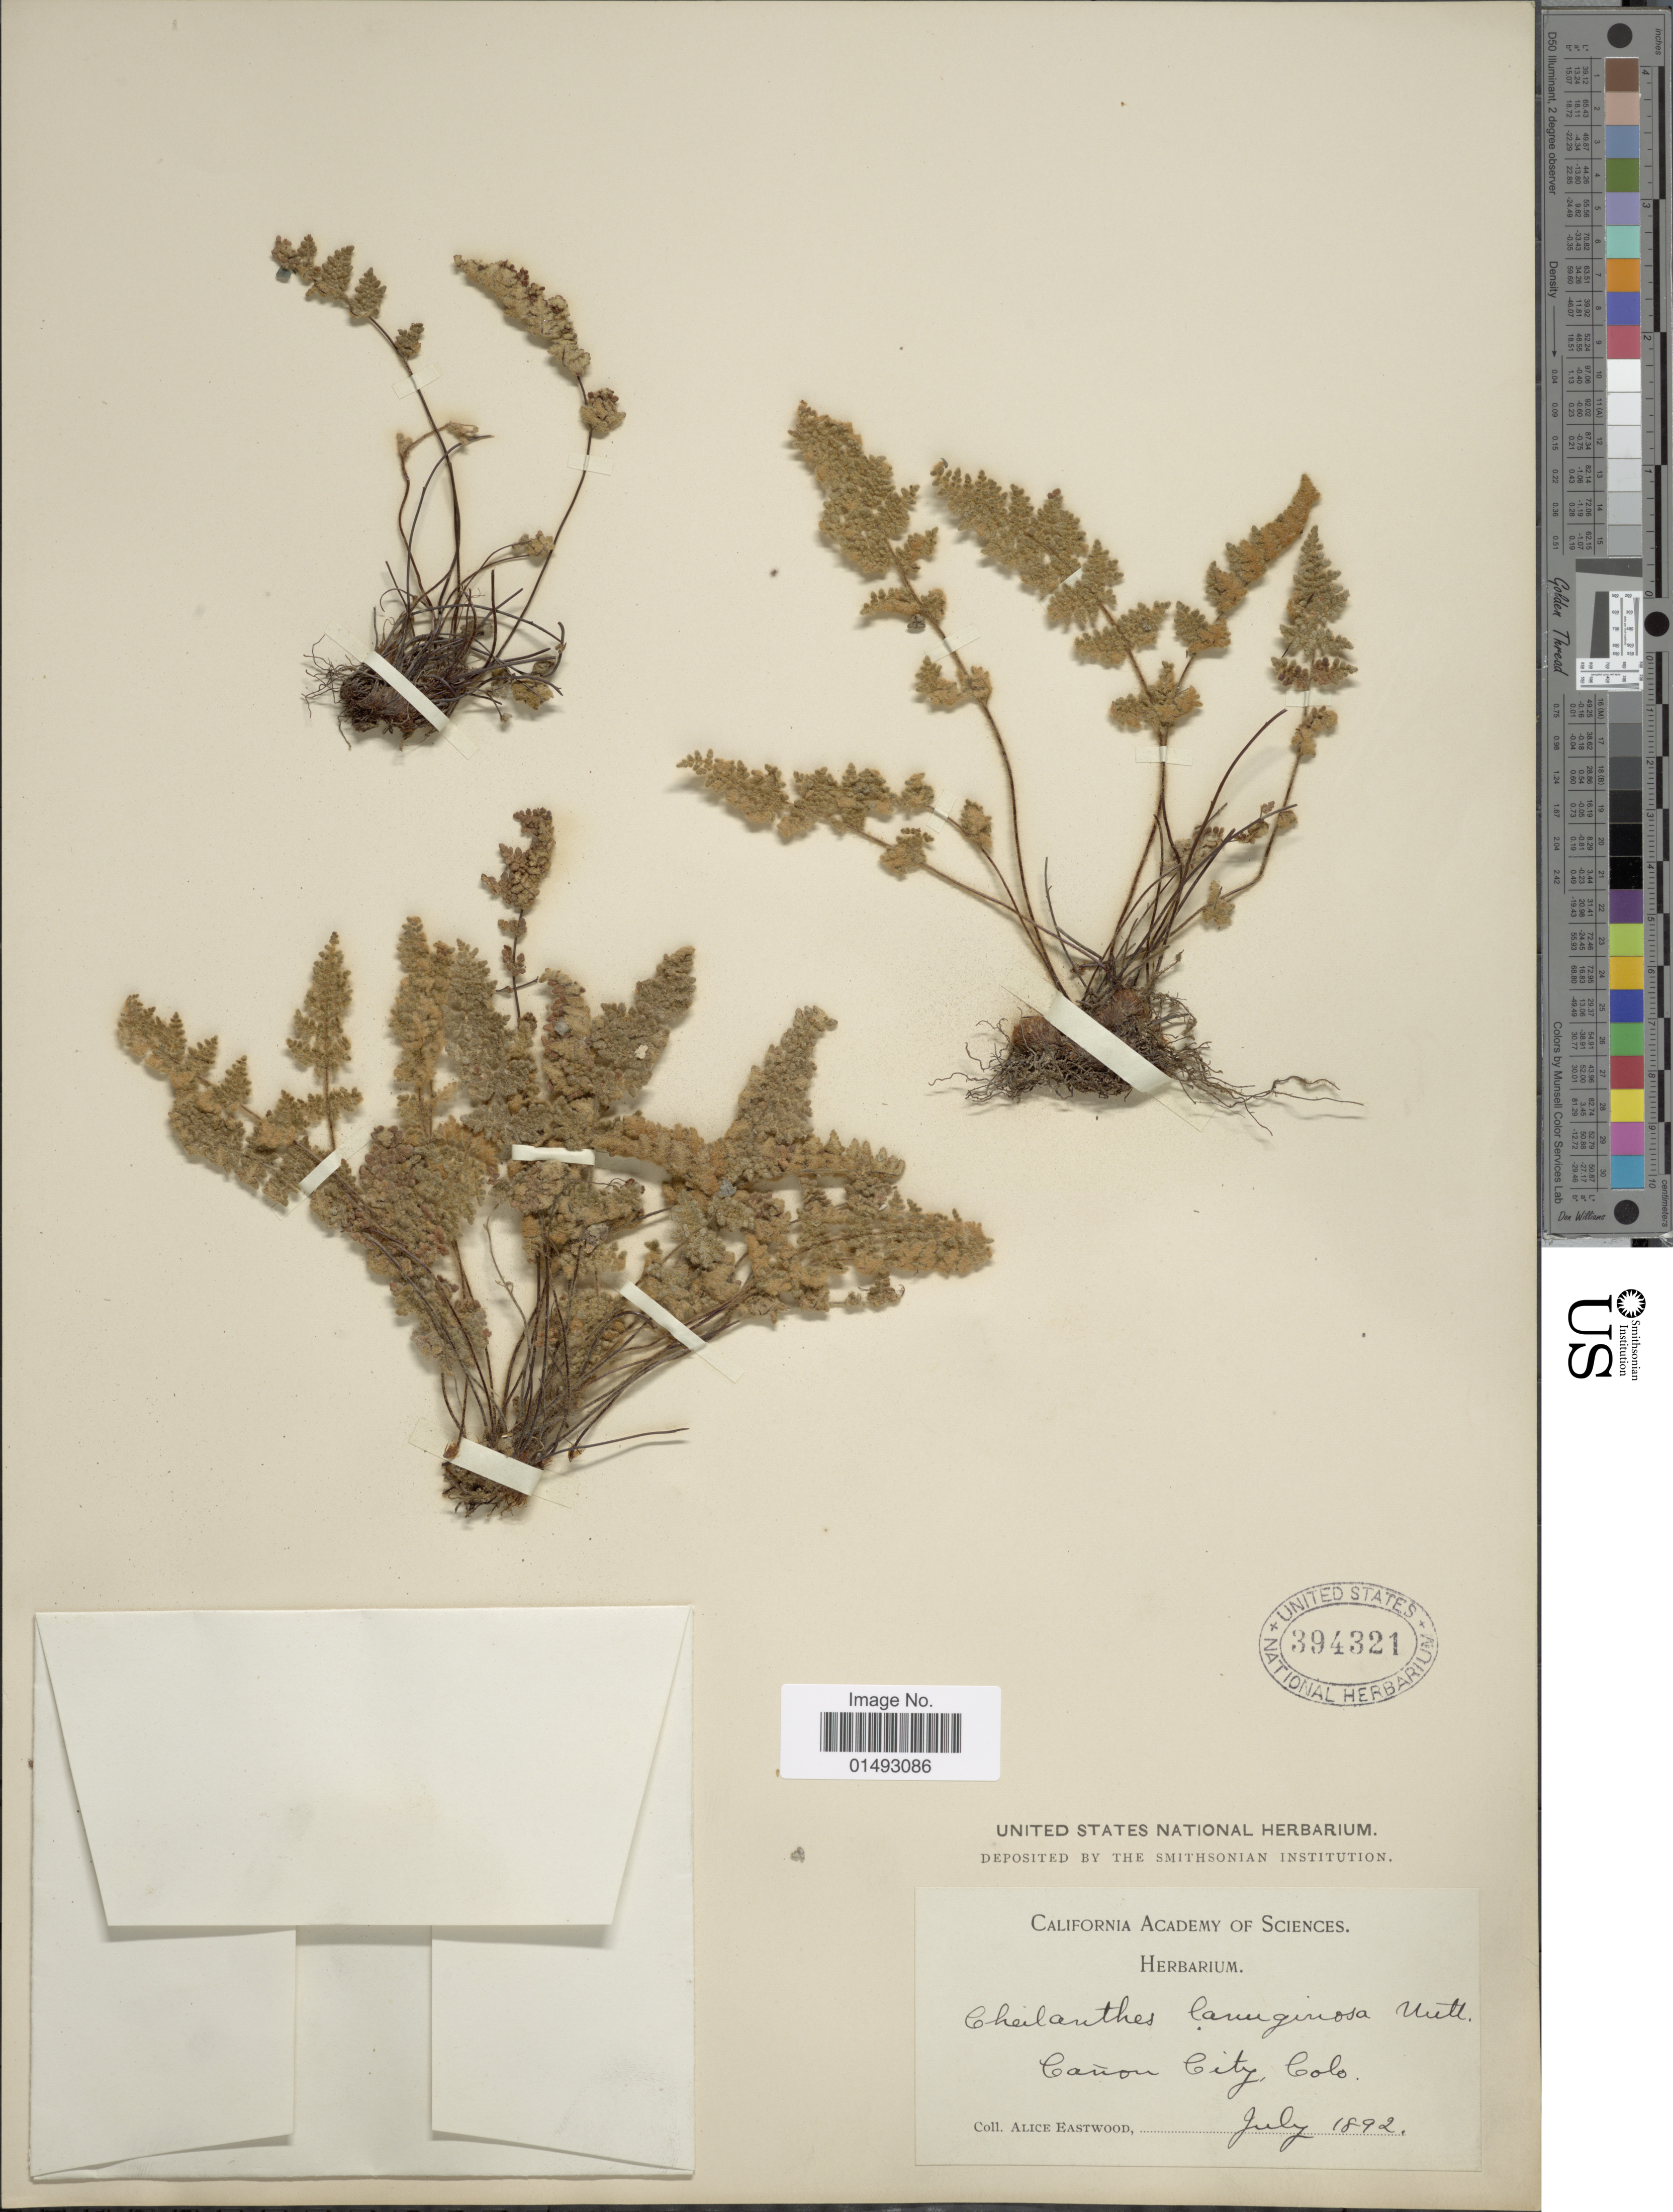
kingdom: Plantae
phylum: Tracheophyta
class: Polypodiopsida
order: Polypodiales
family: Pteridaceae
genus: Myriopteris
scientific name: Myriopteris gracilis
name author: Fée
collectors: A. Eastwood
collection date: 1892-07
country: United States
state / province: Colorado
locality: Cañon City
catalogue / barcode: US 394321